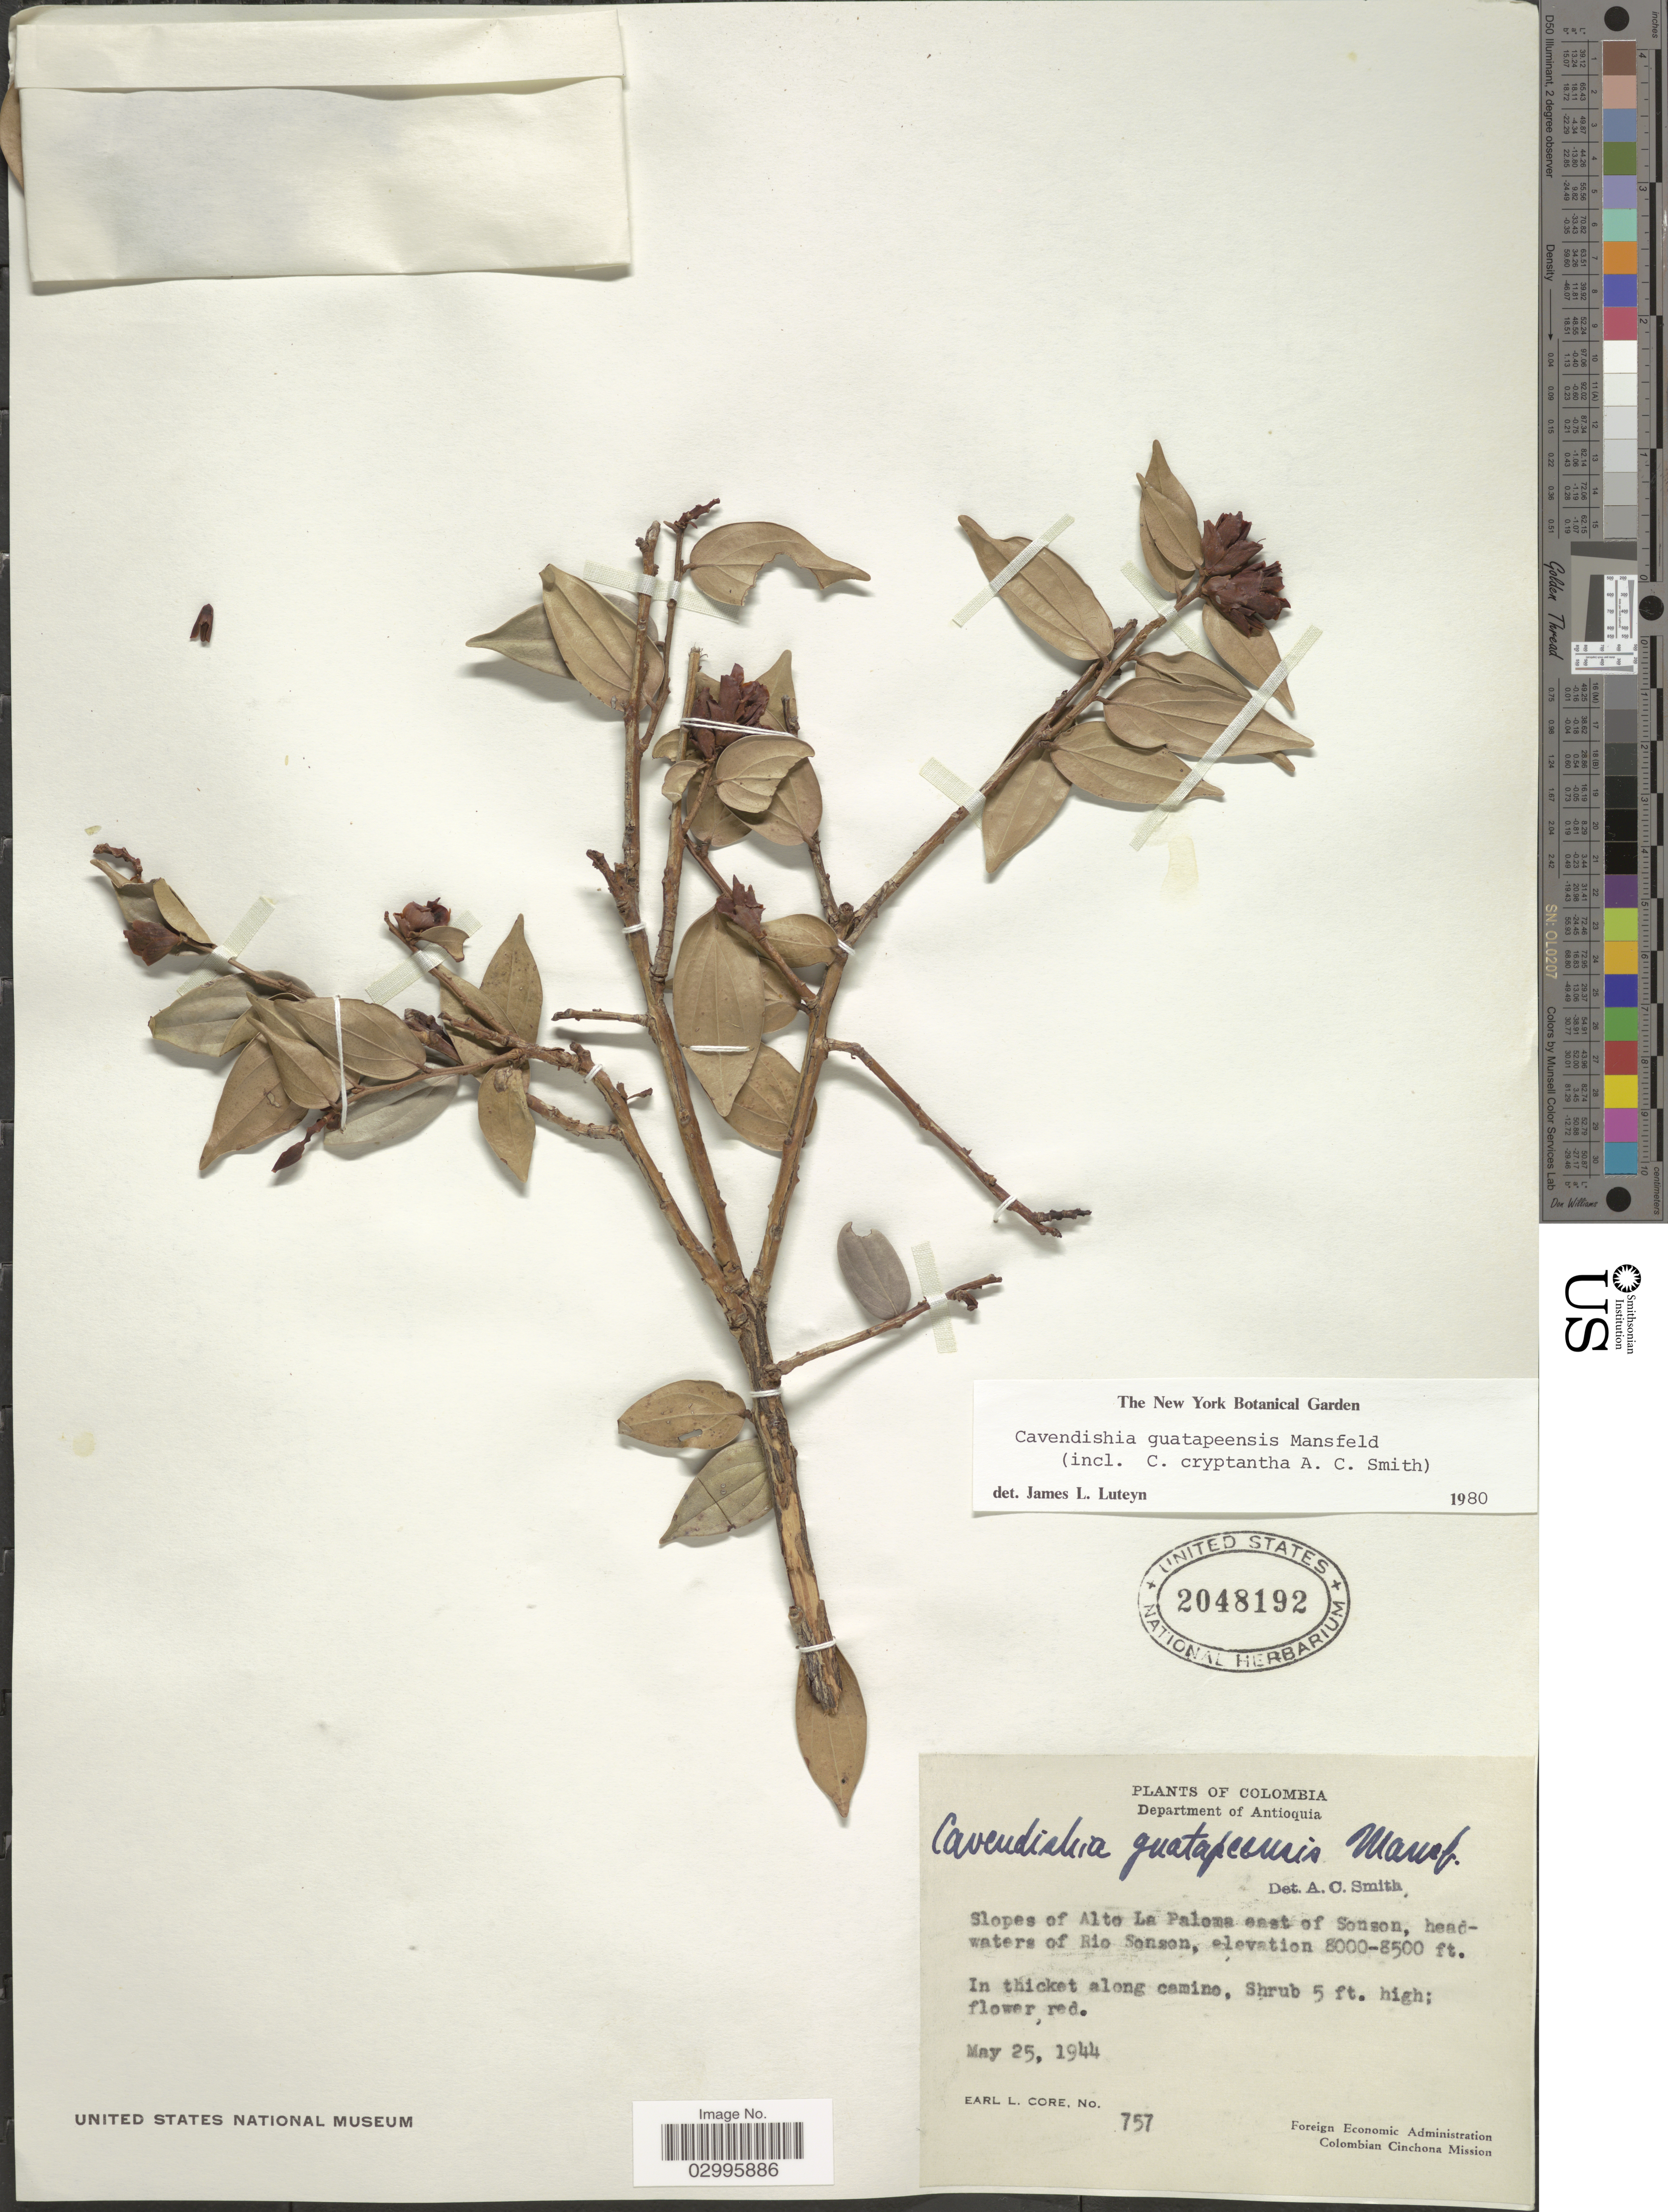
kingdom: Plantae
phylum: Tracheophyta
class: Magnoliopsida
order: Ericales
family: Ericaceae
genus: Cavendishia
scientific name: Cavendishia guatapeensis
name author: Mansf.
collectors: E. Core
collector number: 757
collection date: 1944-05-25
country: Colombia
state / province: Antioquia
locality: Department of Antioquia. Slopes of Alto La Paloma east of Sonson, headwaters of Rio Sonson.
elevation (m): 2438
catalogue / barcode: US 2048192